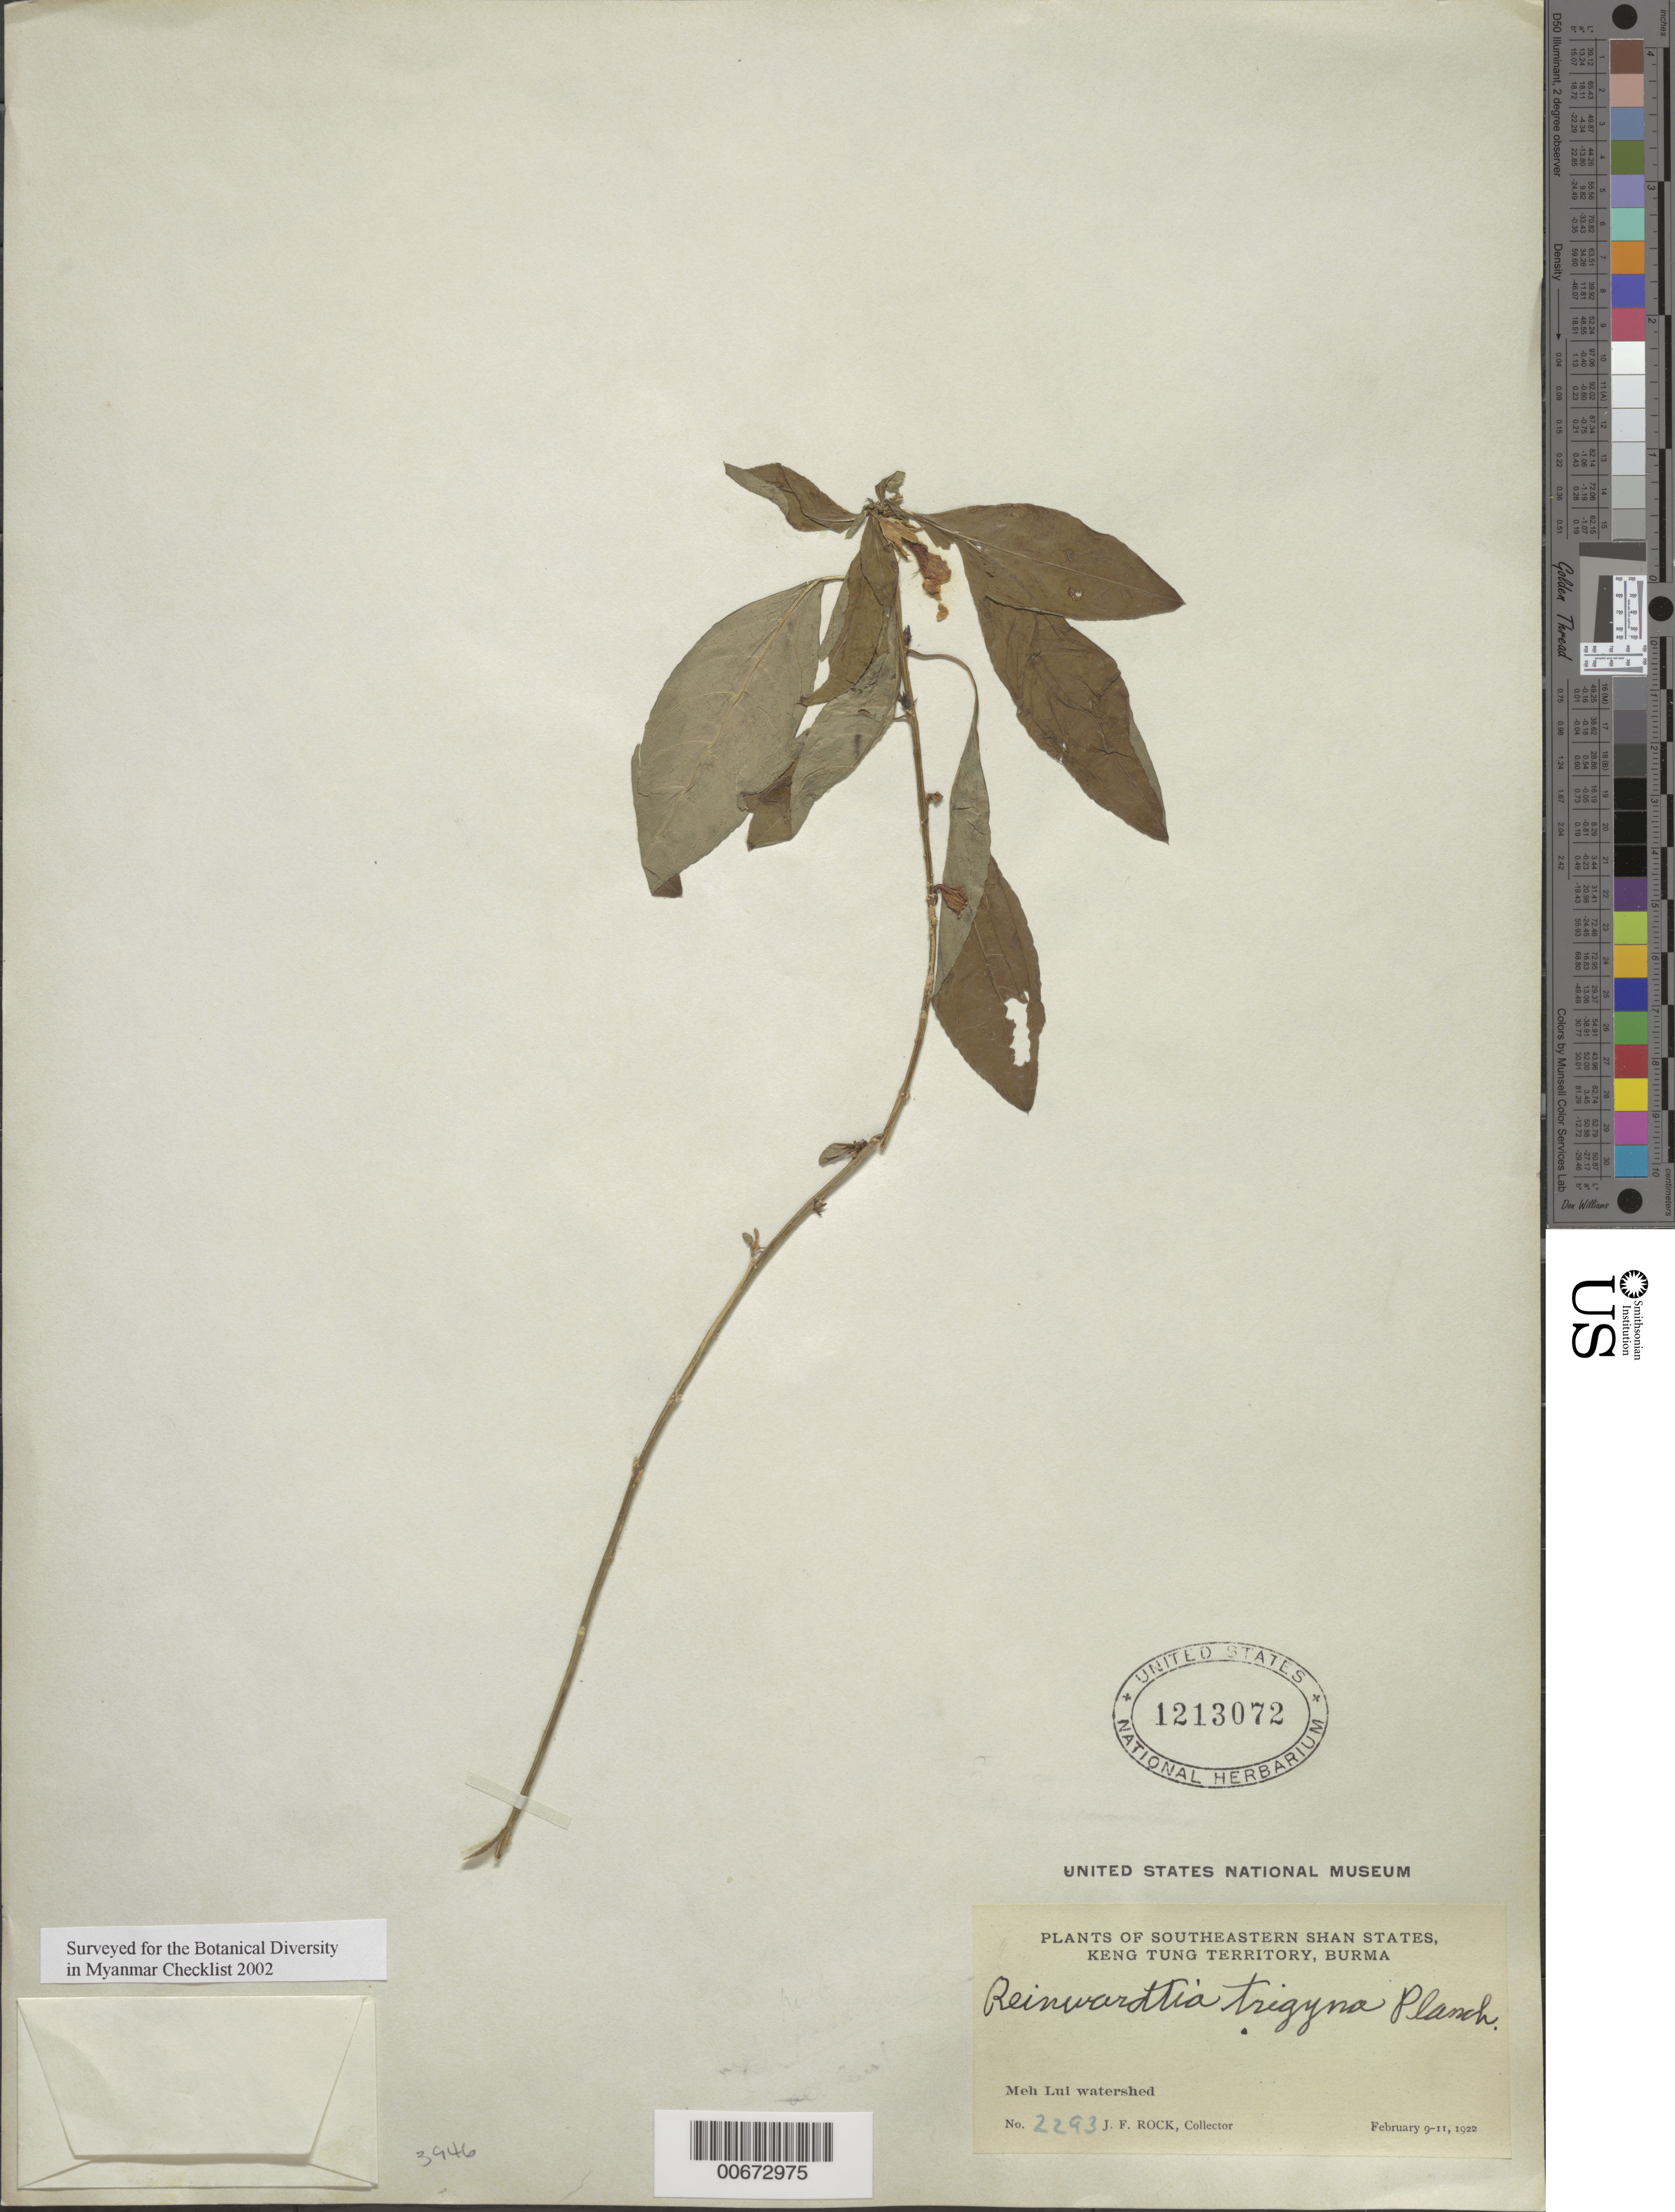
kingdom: Plantae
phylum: Tracheophyta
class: Magnoliopsida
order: Malpighiales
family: Linaceae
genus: Reinwardtia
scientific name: Reinwardtia trigyna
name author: Planch.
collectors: J. F. Rock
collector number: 2293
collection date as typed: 09 Feb 1922 to 11 Feb 1922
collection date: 1922-02-09/1922-02-11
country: Myanmar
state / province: Shan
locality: Keng Tung Territory, Meh Lui watershed.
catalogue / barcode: US 1213072